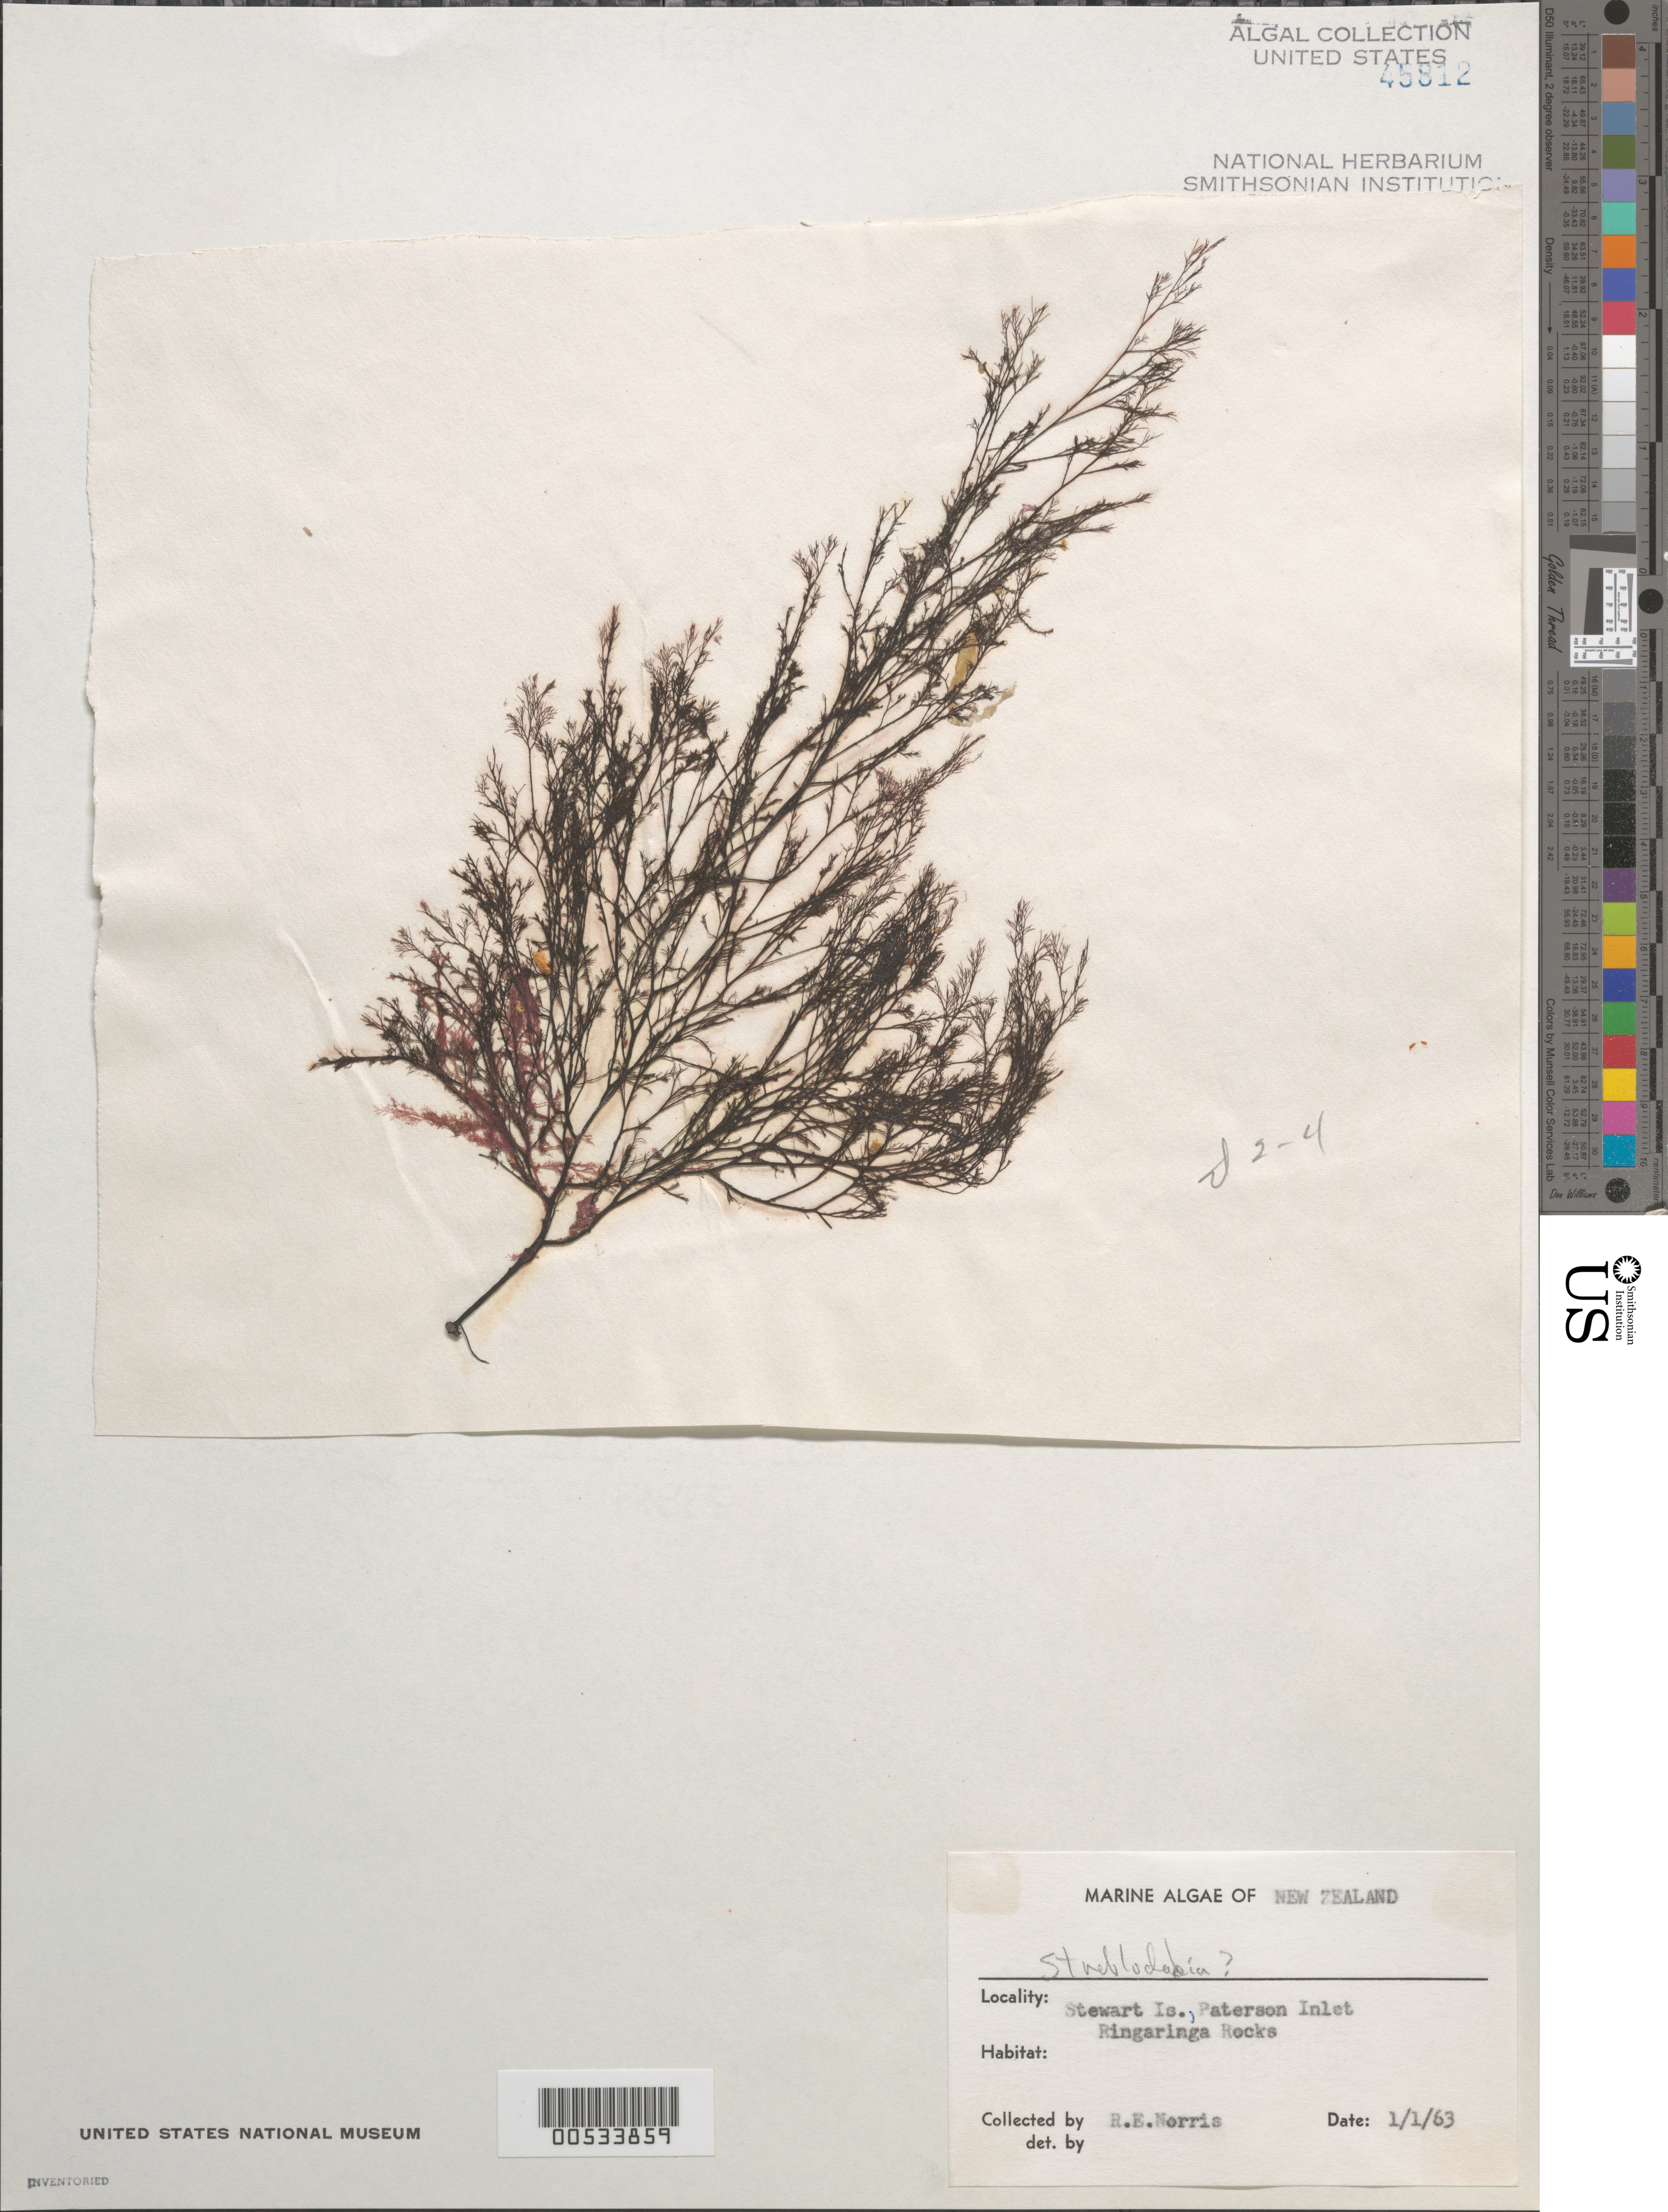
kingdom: Plantae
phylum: Rhodophyta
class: Florideophyceae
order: Ceramiales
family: Rhodomelaceae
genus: Streblocladia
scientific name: Streblocladia sp.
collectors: R. E. Norris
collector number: D2-4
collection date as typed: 01 Jan 1963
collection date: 1963-01-01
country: New Zealand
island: Stewart Island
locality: Ringaringa Rocks, Paterson Inlet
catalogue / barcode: US 45812